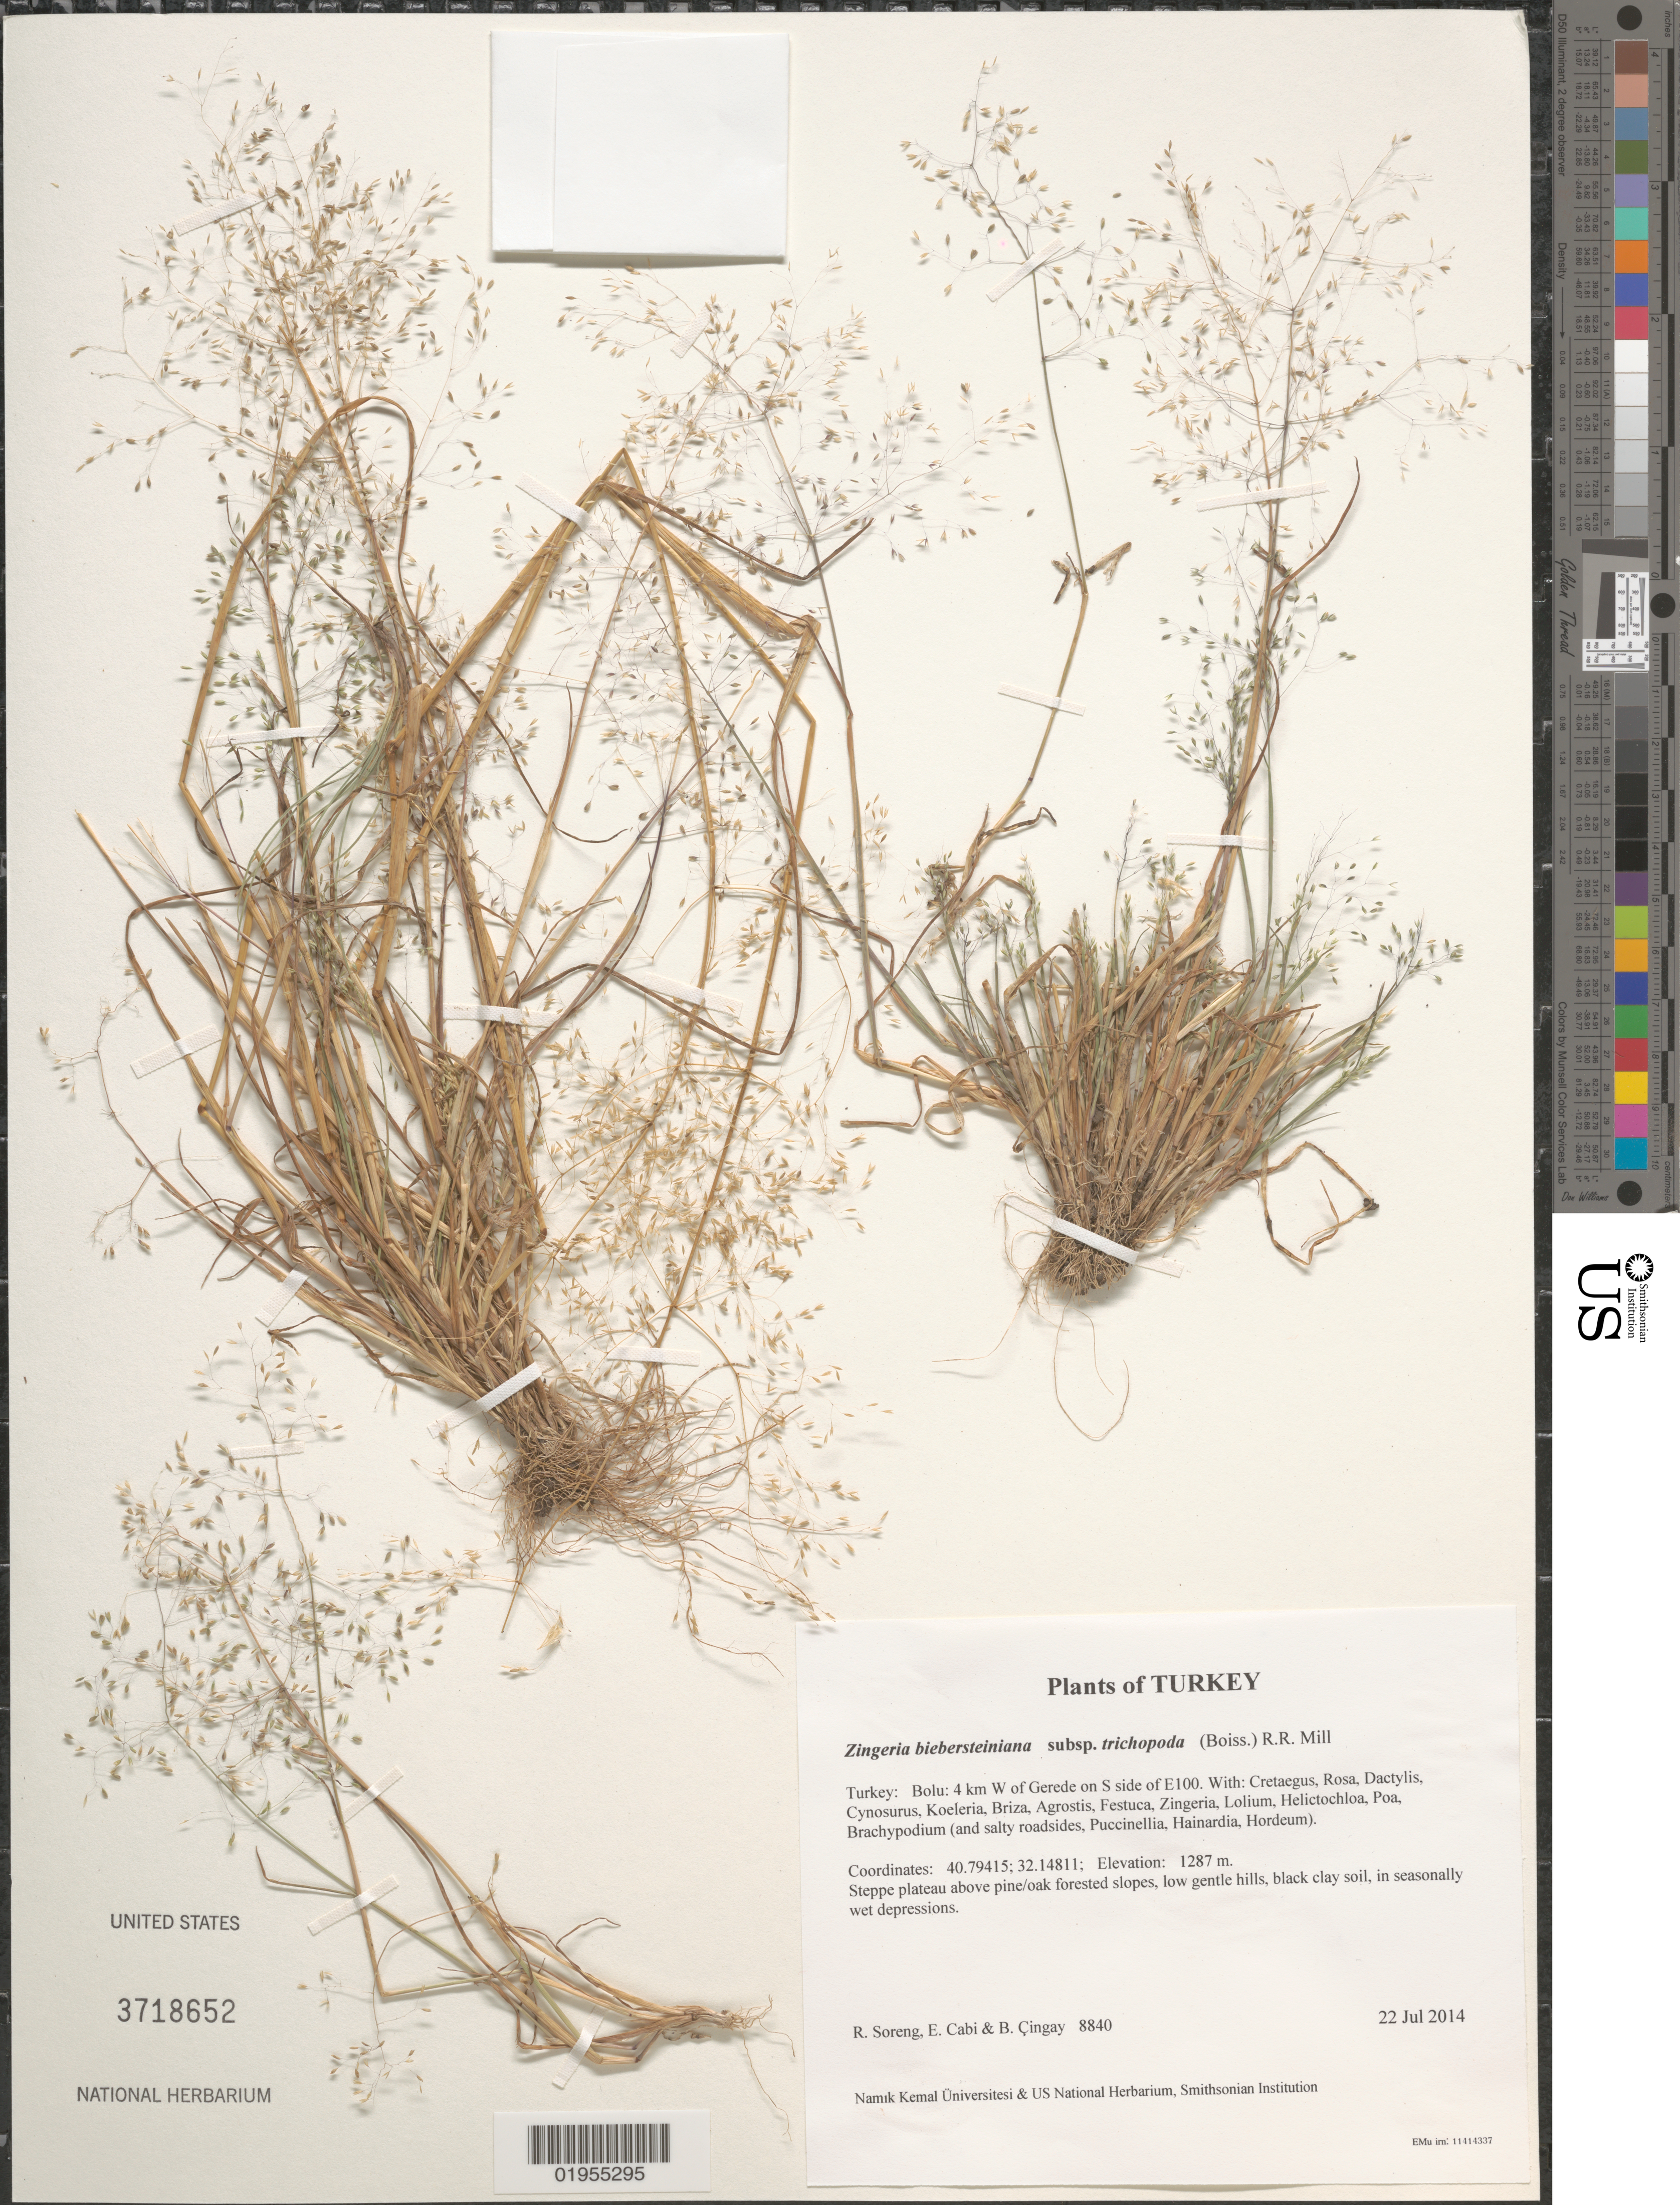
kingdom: Plantae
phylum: Tracheophyta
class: Liliopsida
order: Poales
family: Poaceae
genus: Zingeria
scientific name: Zingeria densior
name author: (Hack. ex Grecescu) Chrtek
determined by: Soreng, R. J.; Paszko, B.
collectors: R. J. Soreng, E. Cabi & B. Çıngay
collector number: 8840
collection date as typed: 22 Jul 2014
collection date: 2014-07-22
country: Turkey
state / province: Bolu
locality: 4 km W of Gerede on S side of E100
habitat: Steppe plateau above pine/oak forested slopes, low gentle hills, black clay soil, in seasonally wet depressions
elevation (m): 1287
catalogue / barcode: US 3718652